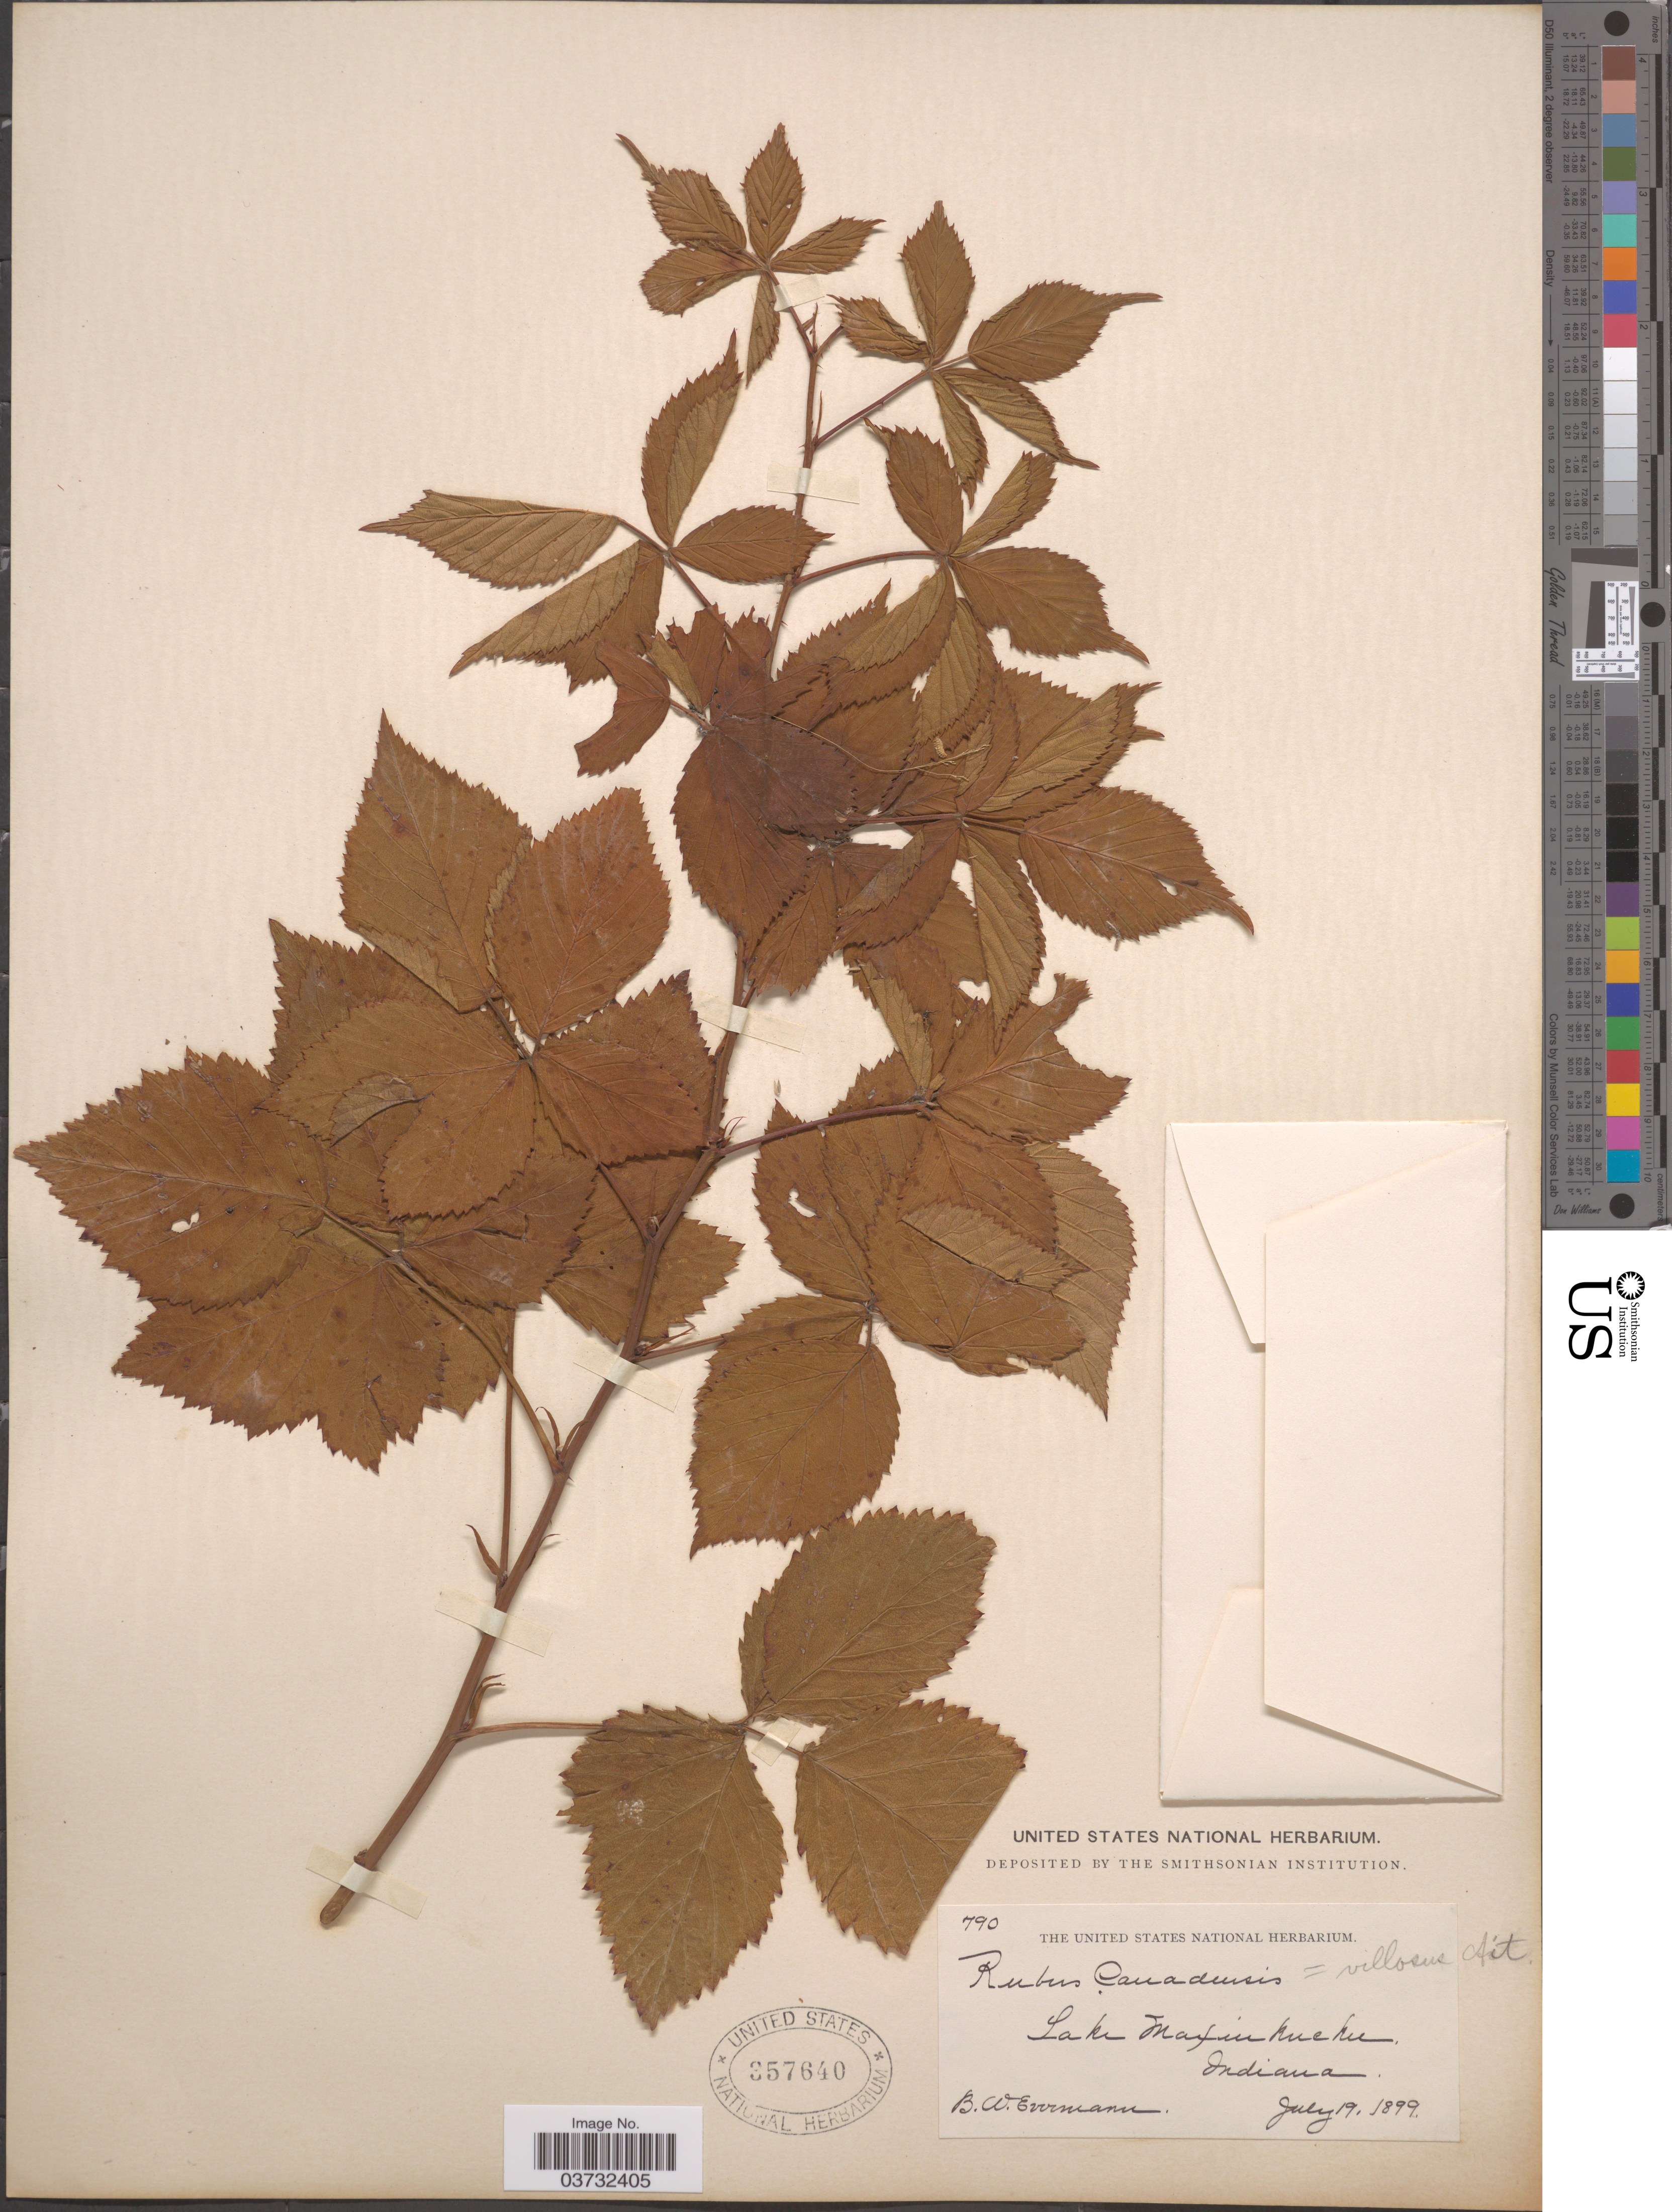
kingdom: Plantae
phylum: Tracheophyta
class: Magnoliopsida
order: Rosales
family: Rosaceae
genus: Rubus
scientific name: Rubus villosus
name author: Thunb.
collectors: B. W. Evermann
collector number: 790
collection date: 1899-07-19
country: United States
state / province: Indiana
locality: Lake Maxinkuckee.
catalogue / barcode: US 357640